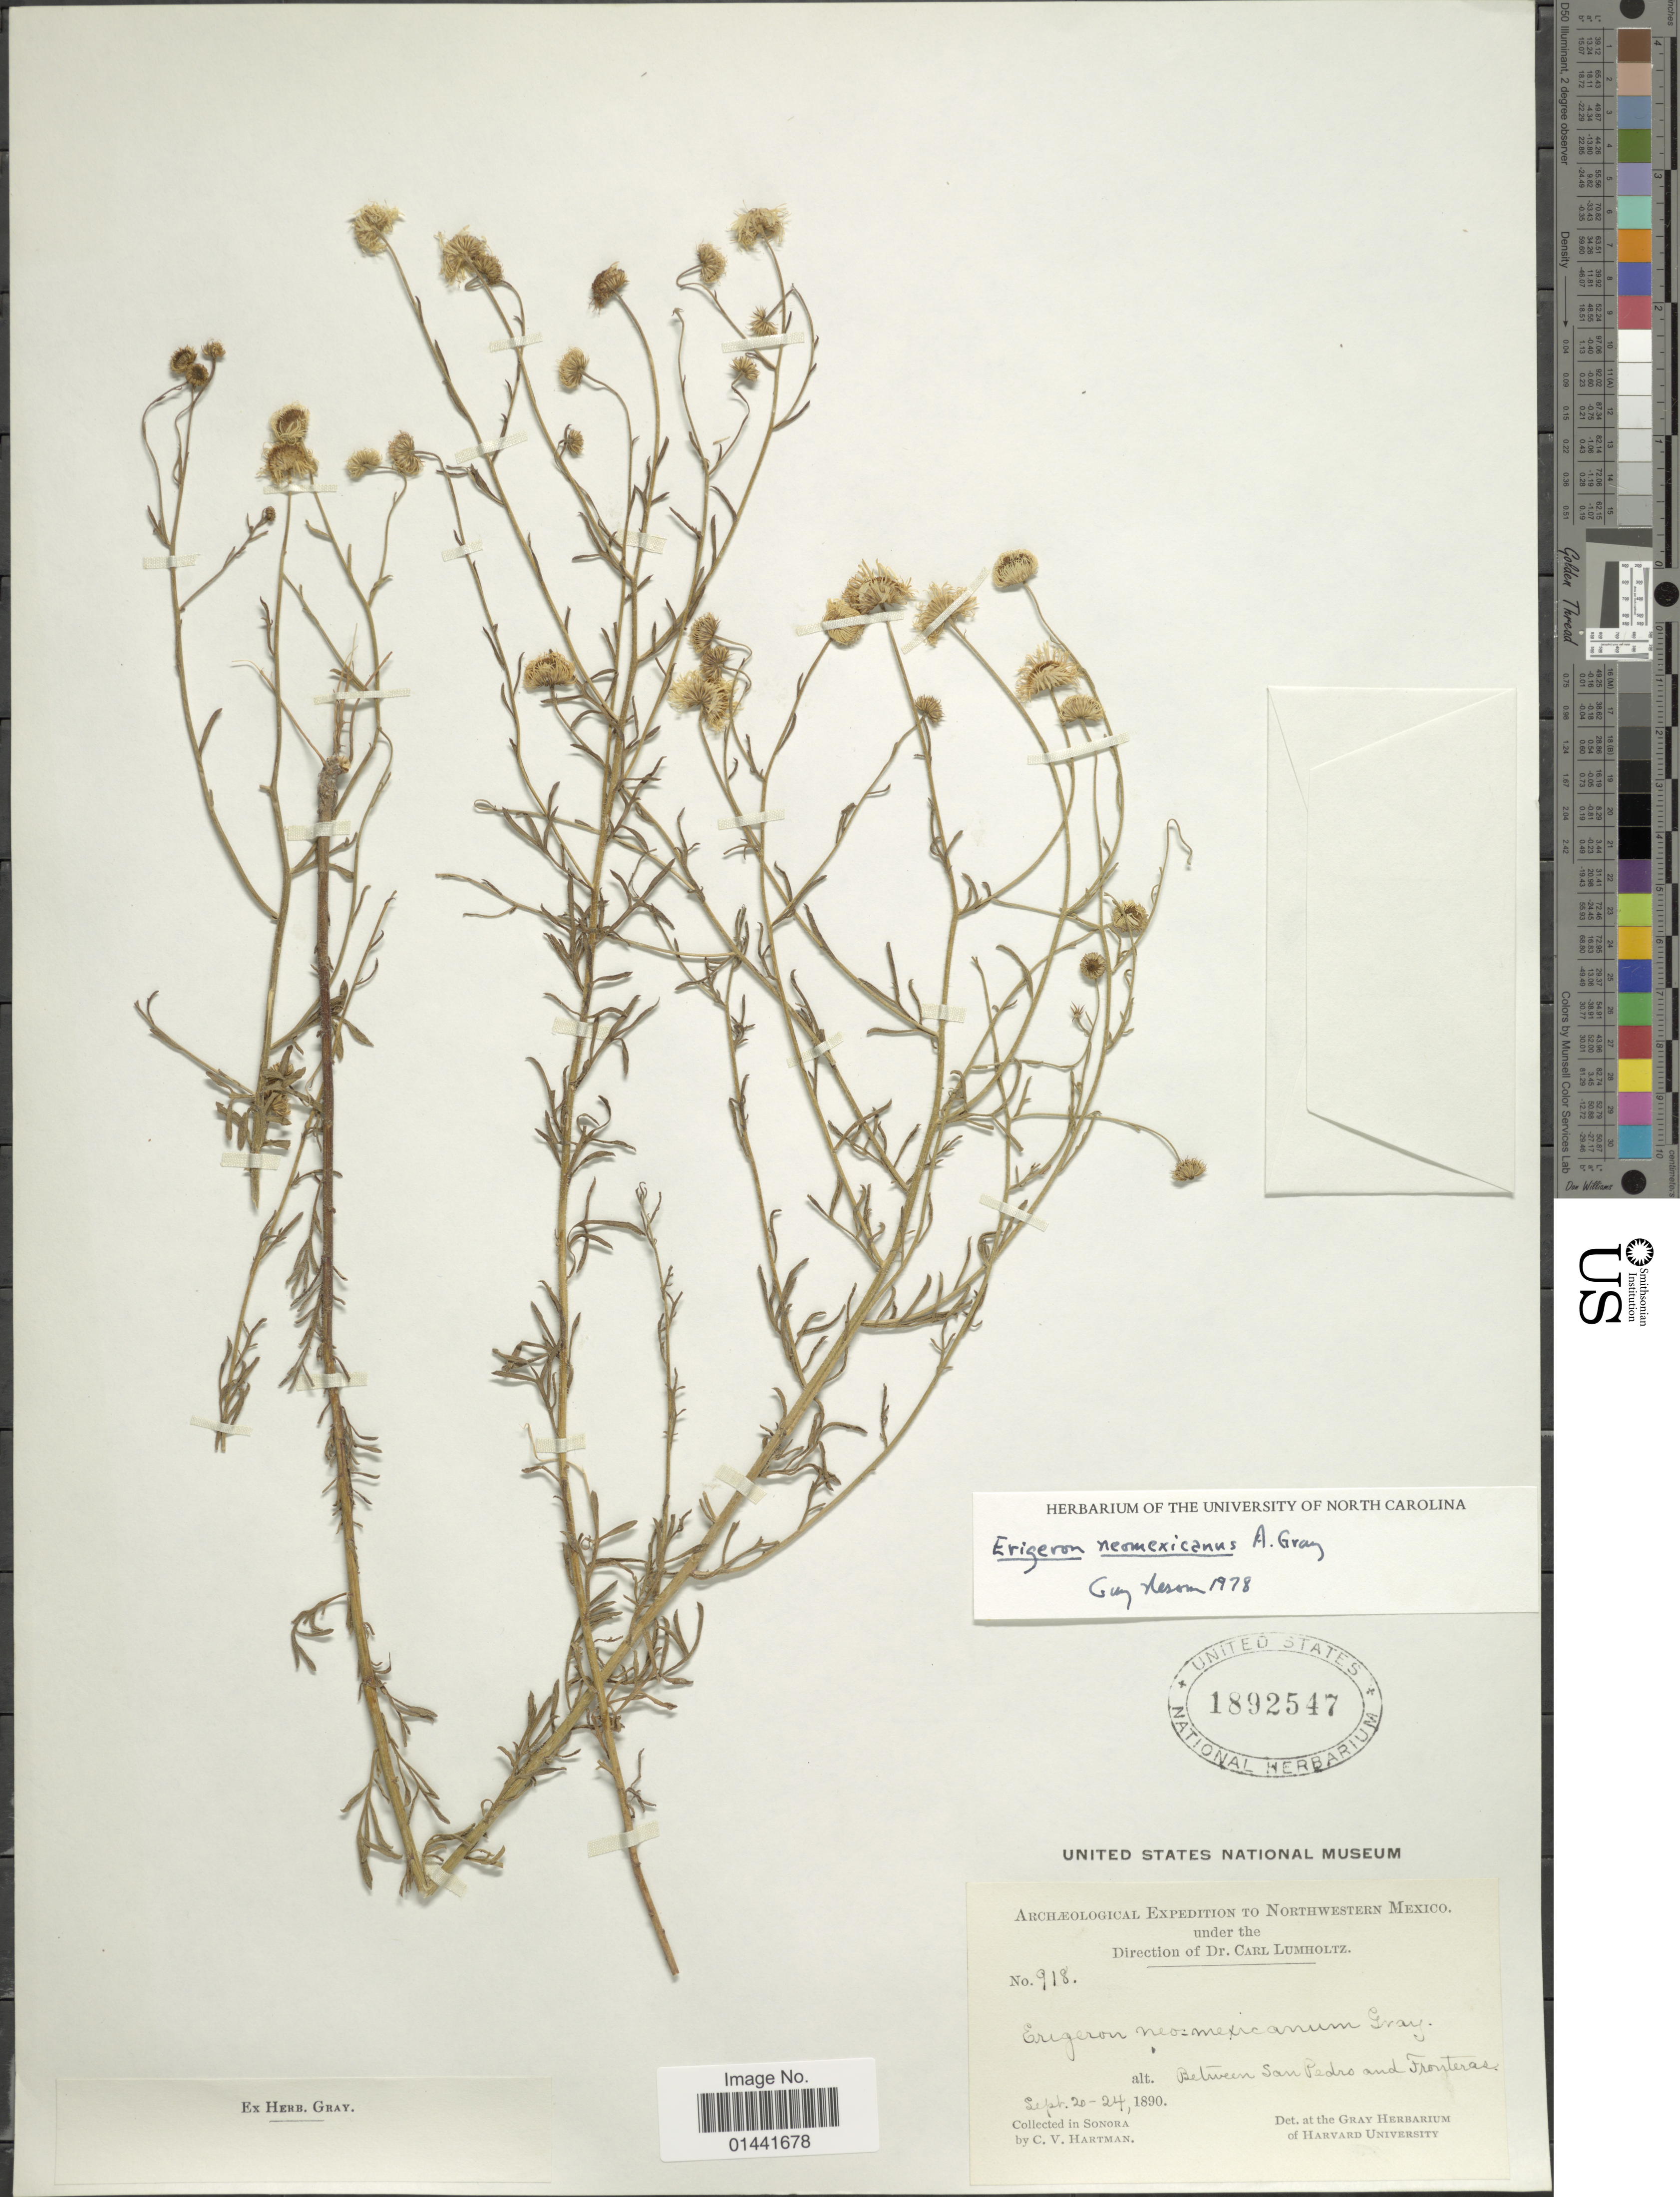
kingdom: Plantae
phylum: Tracheophyta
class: Magnoliopsida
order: Asterales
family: Asteraceae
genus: Erigeron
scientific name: Erigeron neomexicanus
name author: A. Gray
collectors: C. V. Hartman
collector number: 918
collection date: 1890-09-20/1890-09-24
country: Mexico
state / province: Sonora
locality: Northwestern Mexico, between San Pedro and Fronteras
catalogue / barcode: US 1892547